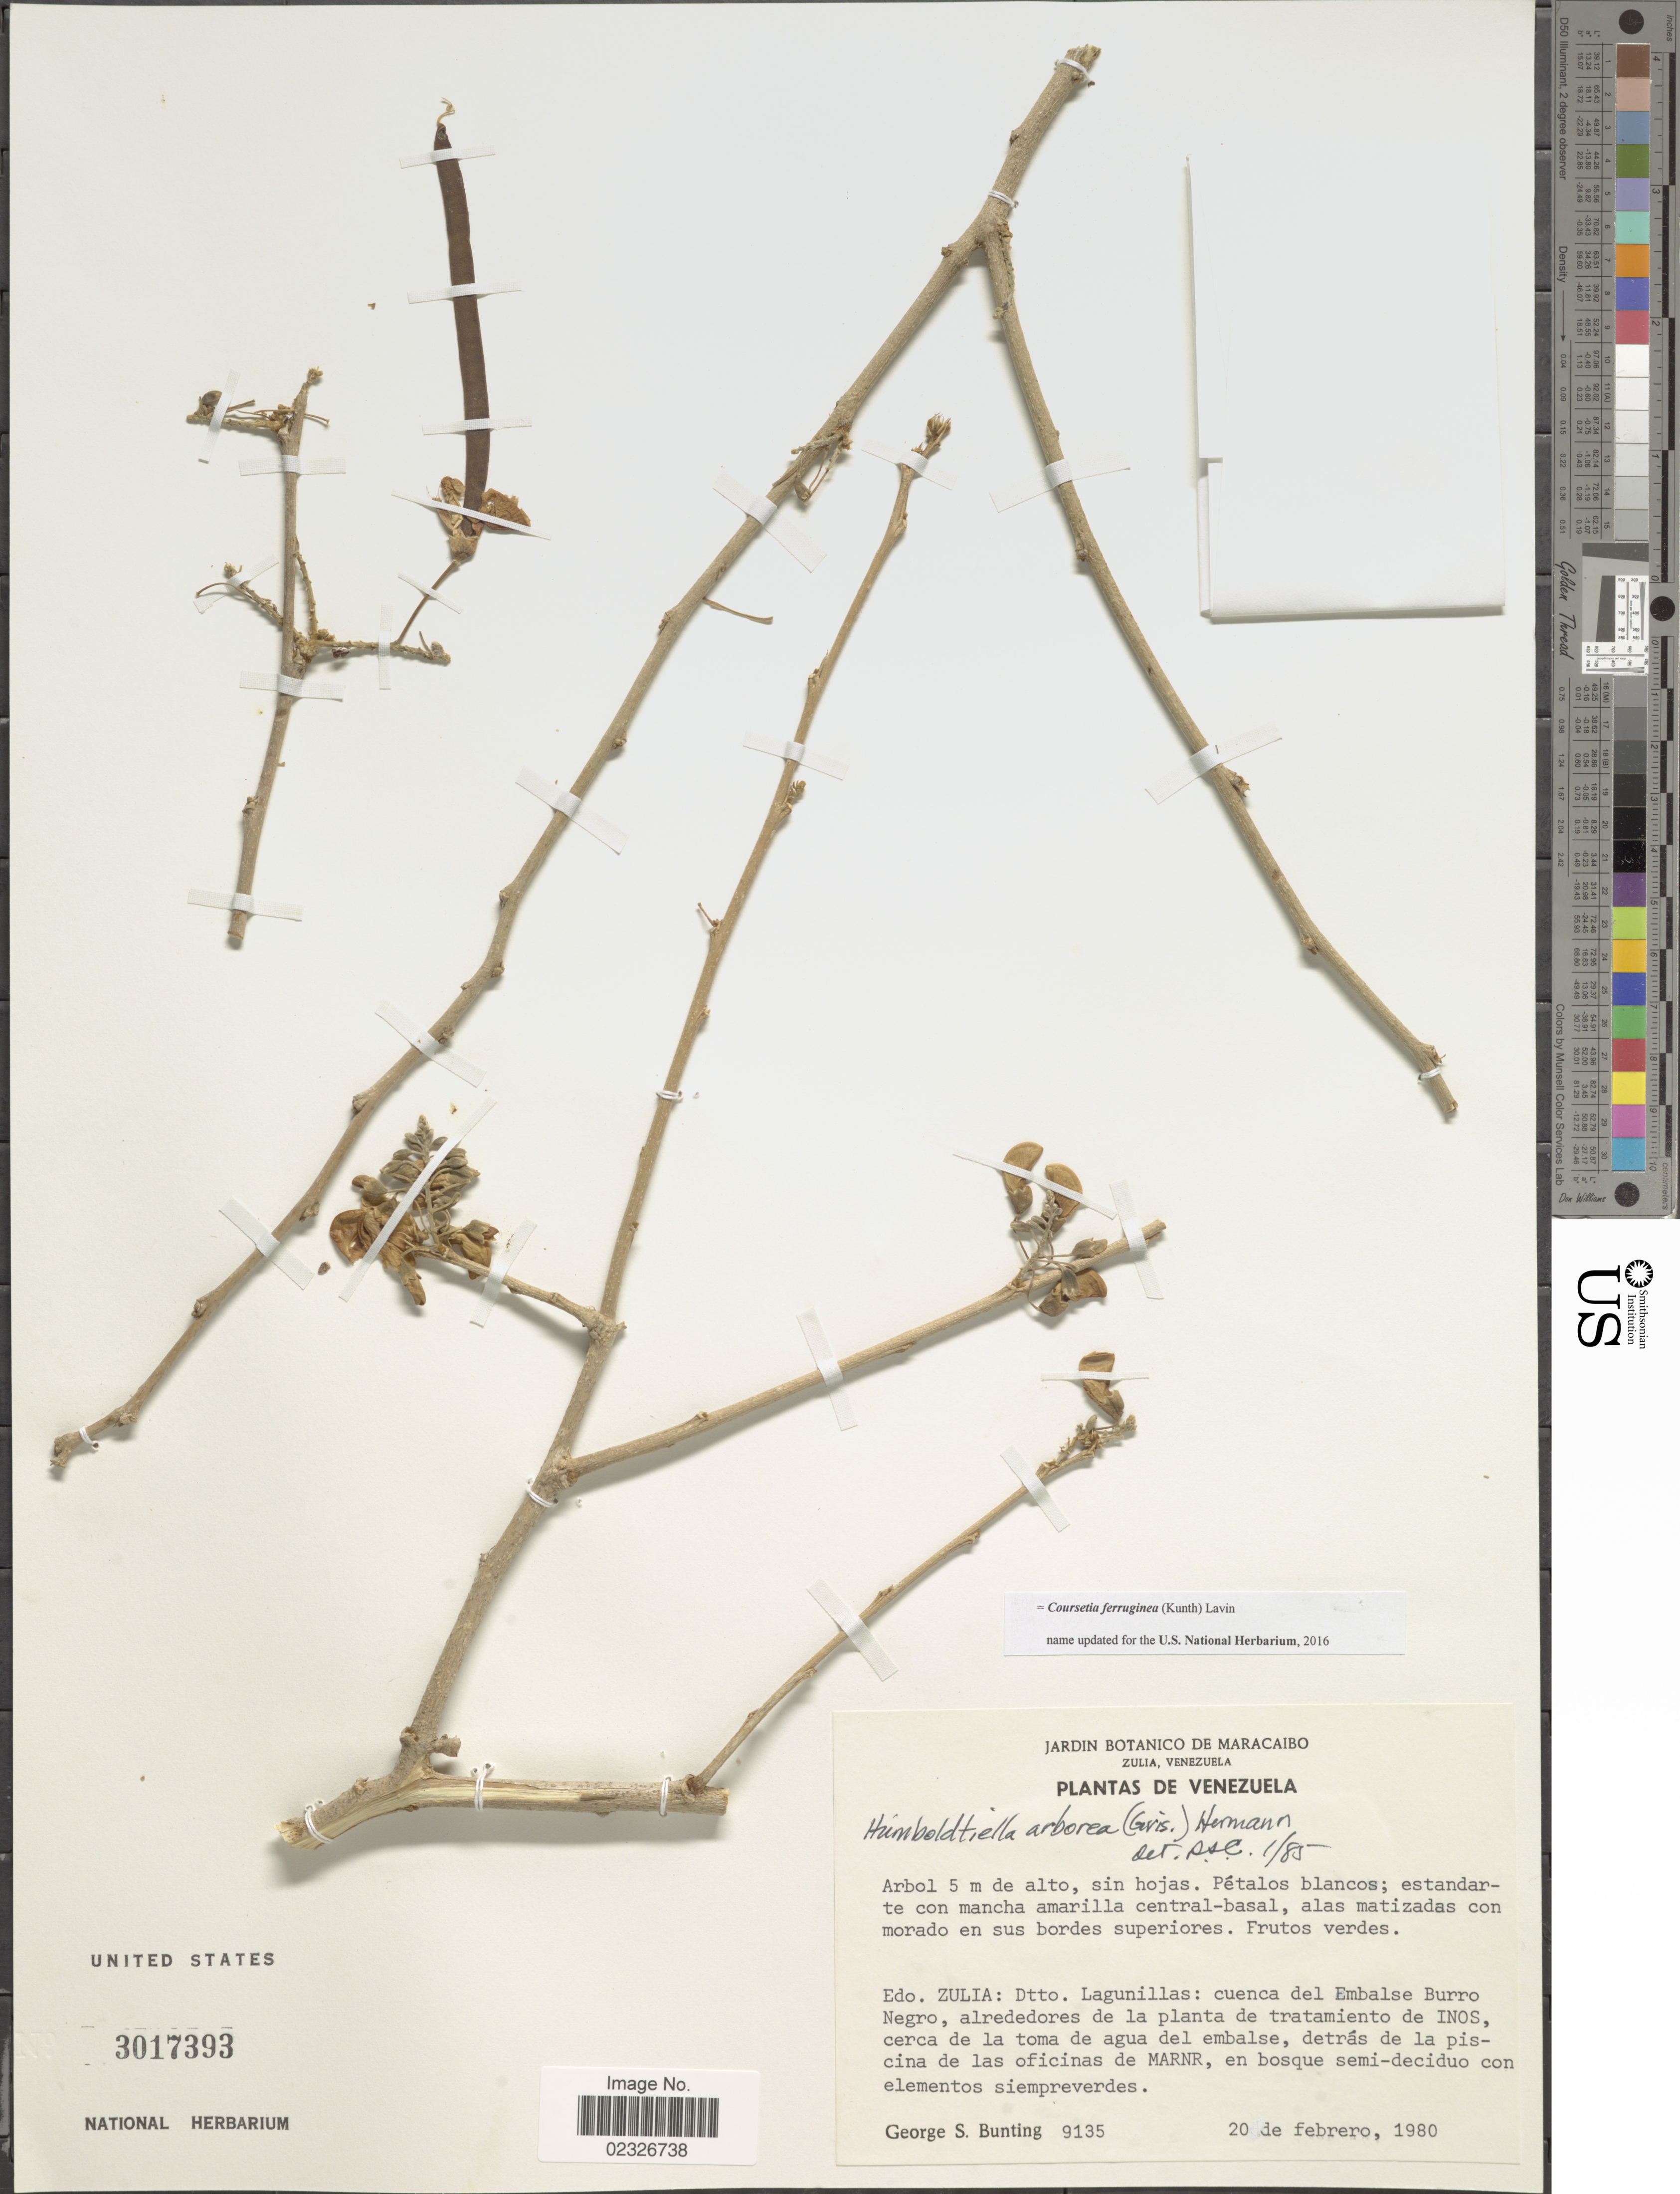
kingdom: Plantae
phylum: Tracheophyta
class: Magnoliopsida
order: Fabales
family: Fabaceae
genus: Coursetia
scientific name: Coursetia ferruginea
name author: (Kunth) Lavin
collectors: G. S. Bunting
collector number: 9135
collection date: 1980-02-20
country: Venezuela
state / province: Zulia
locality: Edo. Zulia: Dtto. Lagunillas: cuenca del Embalse Burro Negro, alrededores de la planta de tratamiento de Inos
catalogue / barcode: US 3017393